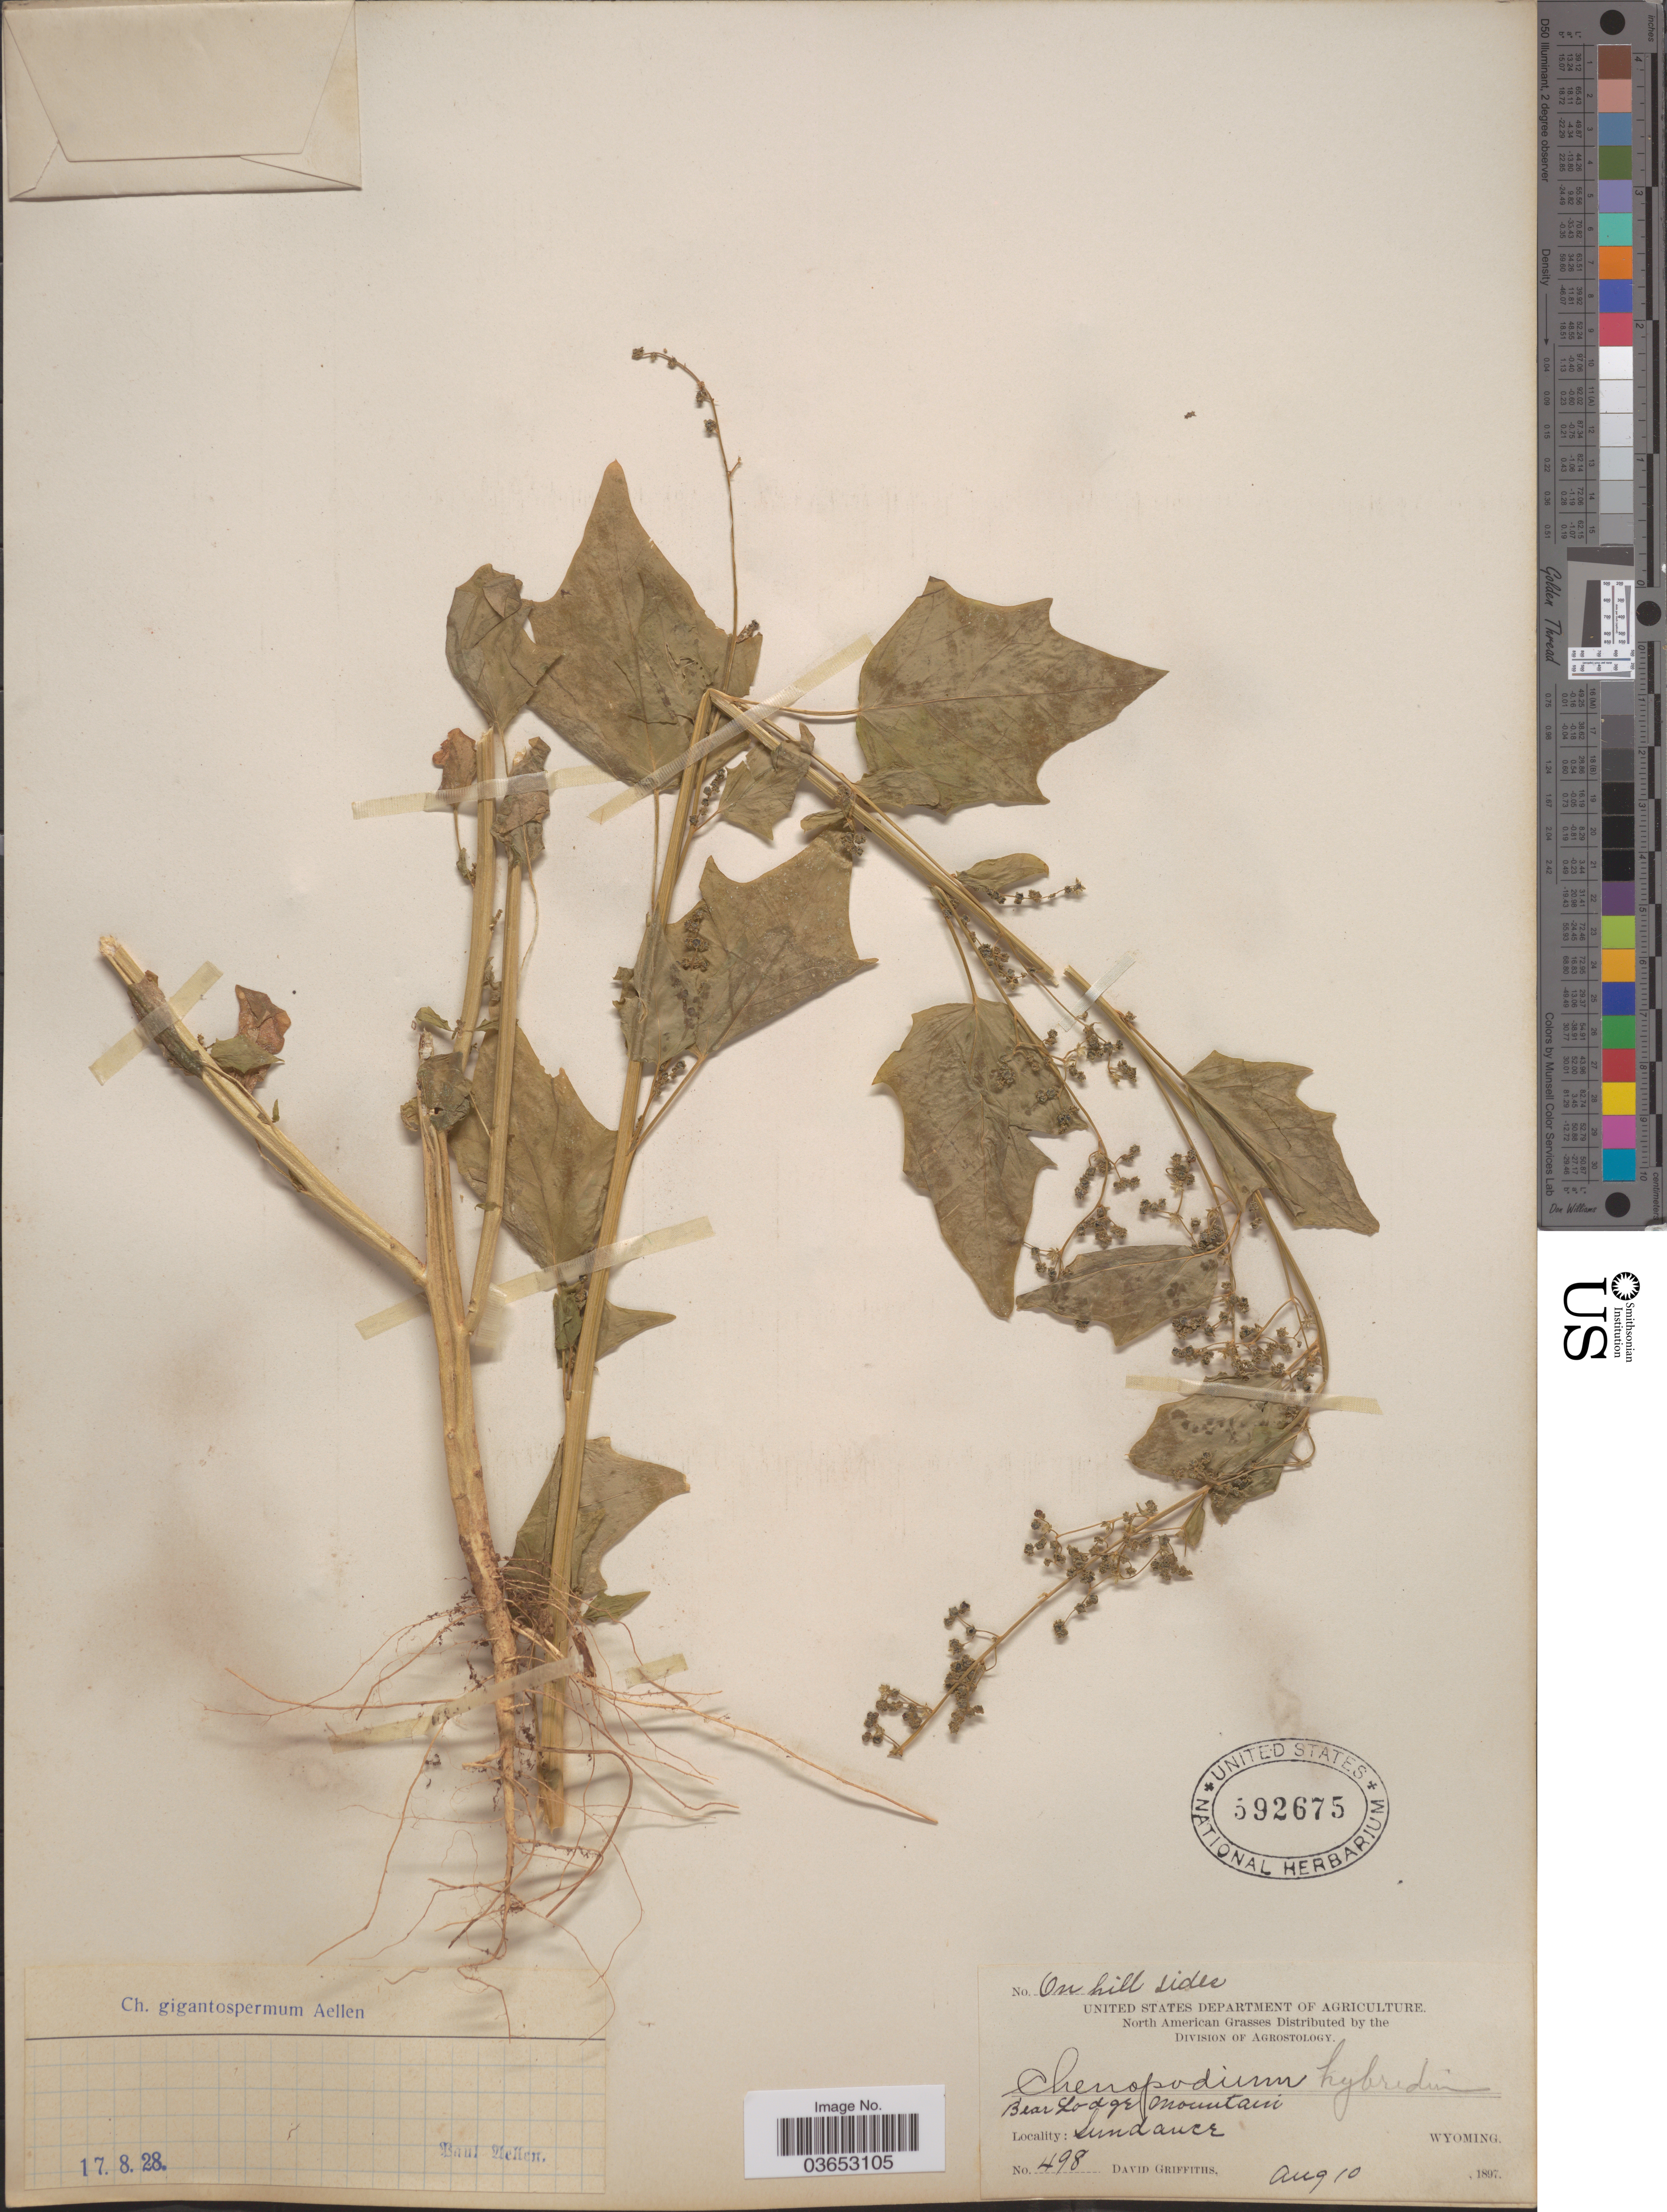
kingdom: Plantae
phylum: Tracheophyta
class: Magnoliopsida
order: Caryophyllales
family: Amaranthaceae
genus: Chenopodium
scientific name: Chenopodium gigantospermum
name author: Aellen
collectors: D. Griffiths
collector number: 498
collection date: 1897-08-10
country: United States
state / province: Wyoming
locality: Bear Lodge Mountain. Sundance.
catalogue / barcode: US 592675